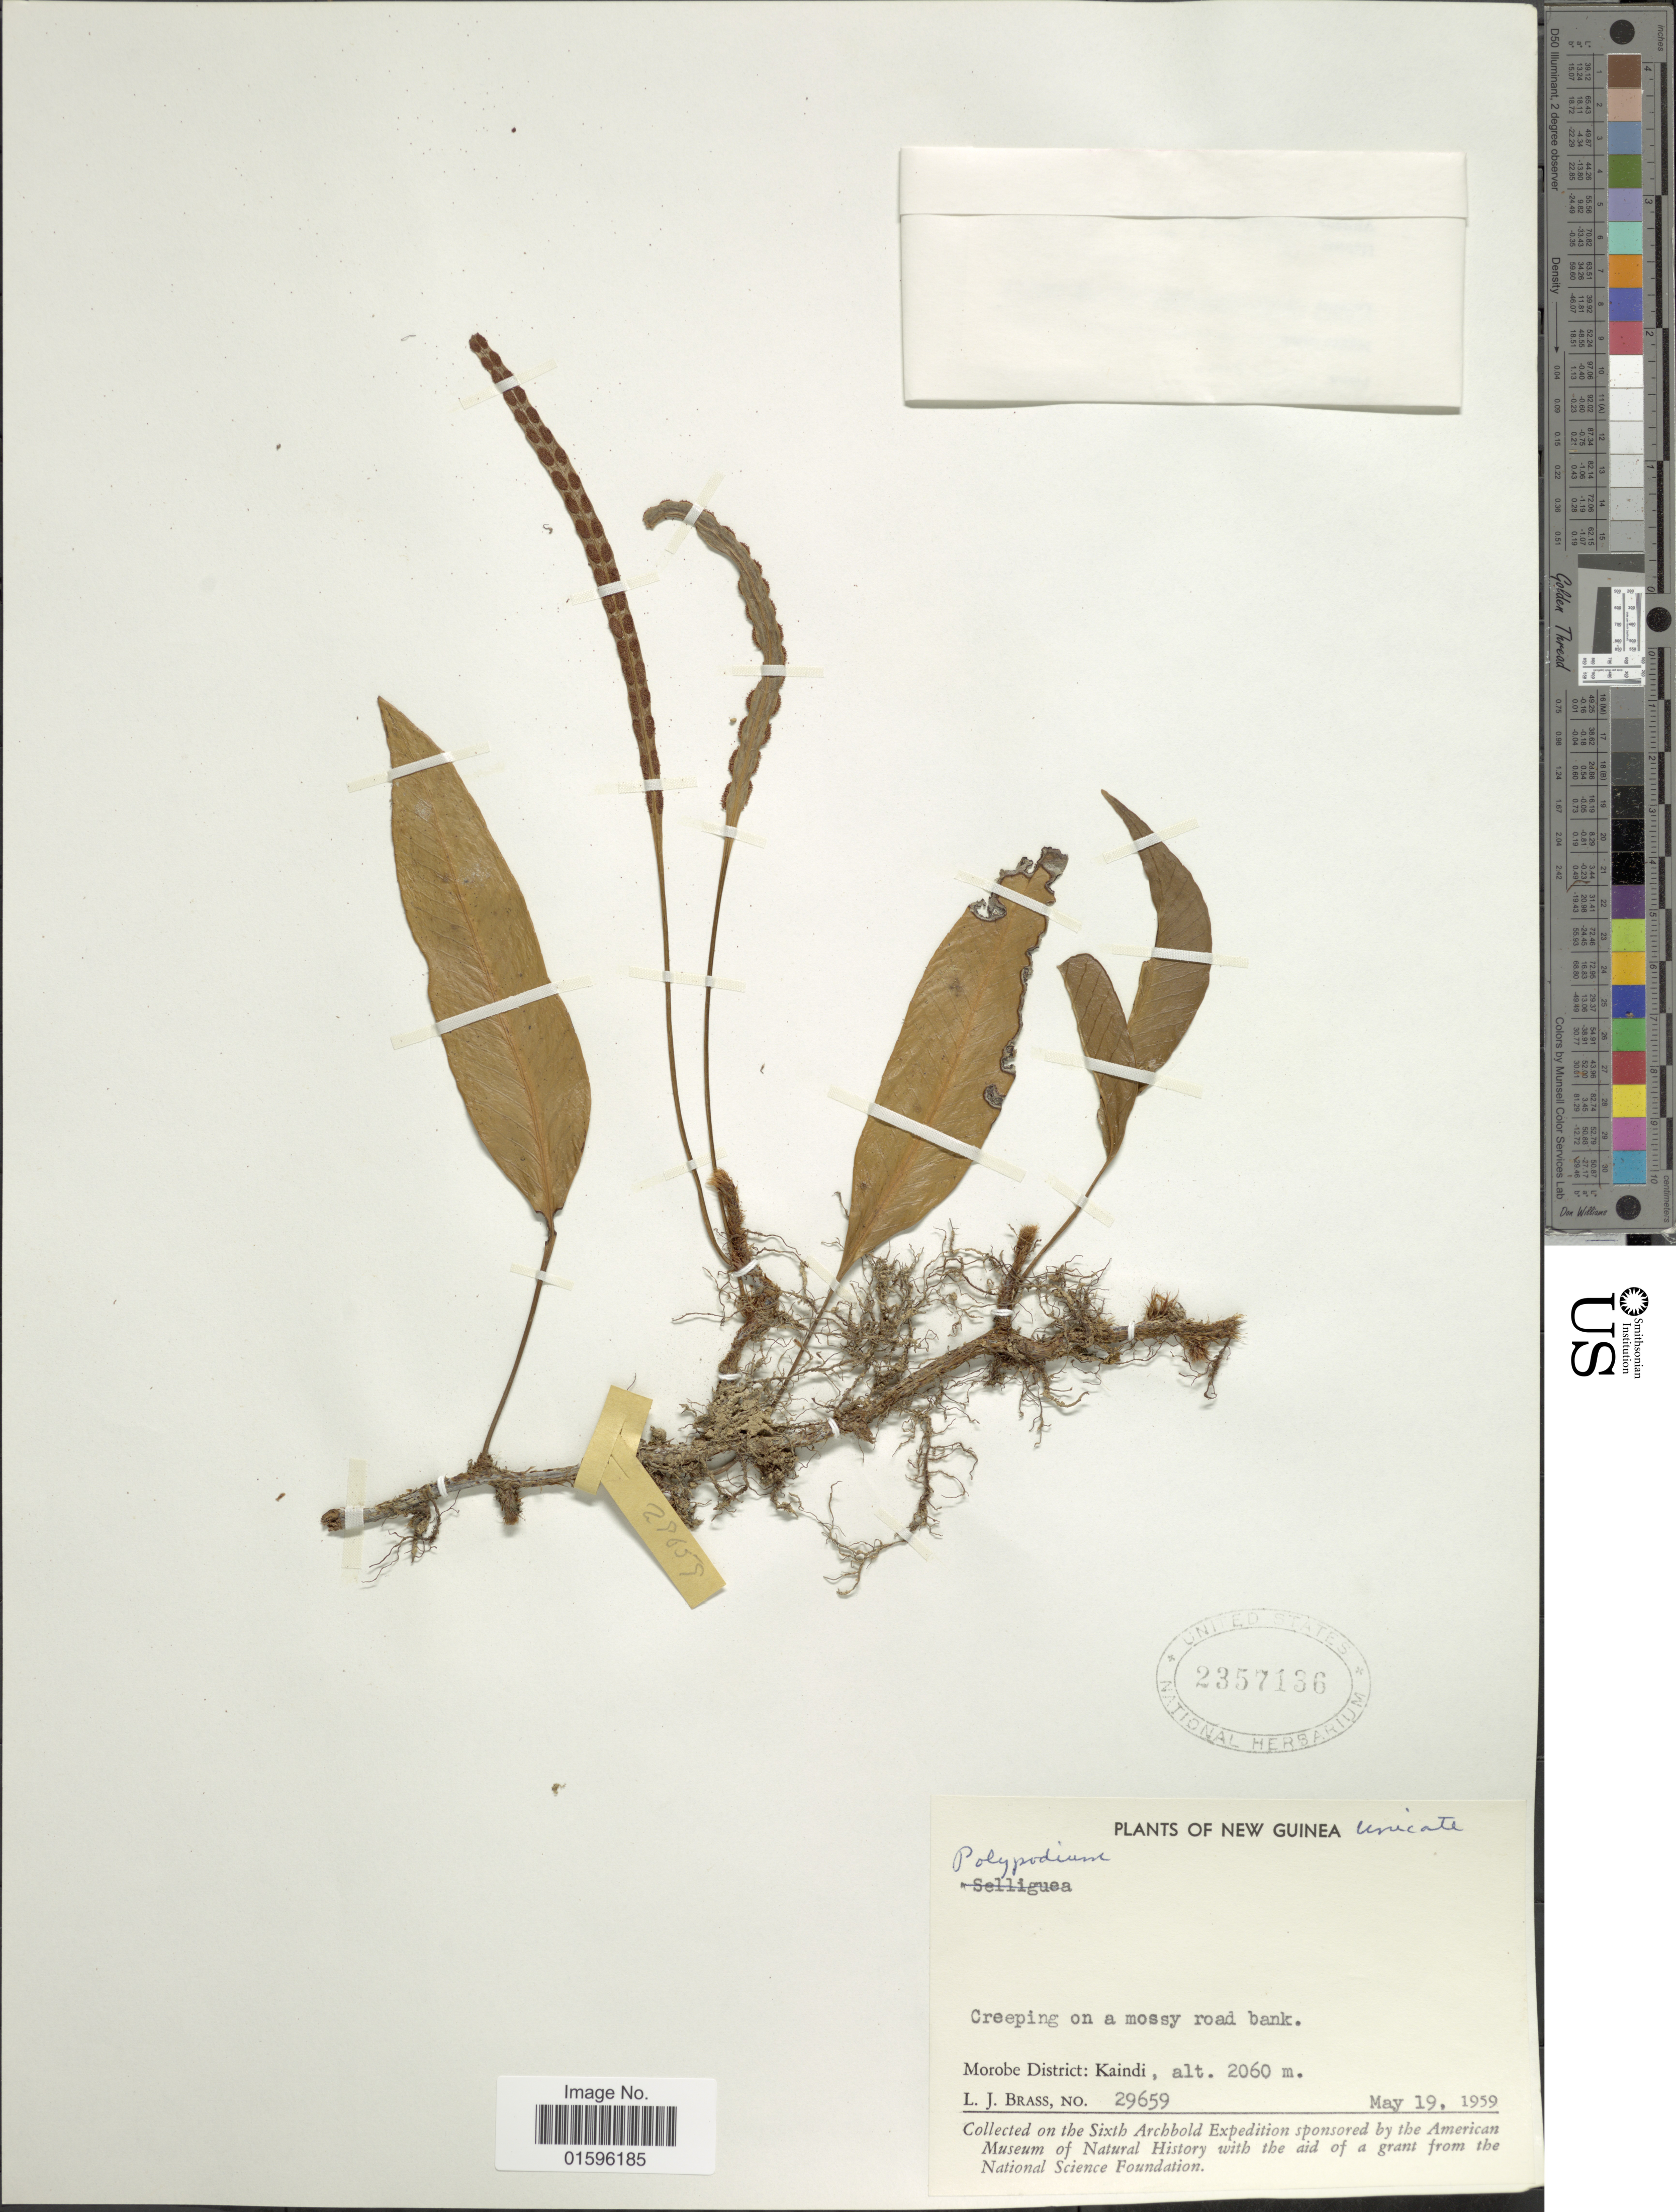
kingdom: Plantae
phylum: Tracheophyta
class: Polypodiopsida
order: Polypodiales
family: Polypodiaceae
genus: Polypodium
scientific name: Polypodium sp.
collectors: L. J. Brass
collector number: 29659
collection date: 1959-05-19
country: Papua New Guinea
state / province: Morobe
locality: New Guinea, Morobe District: Kaindi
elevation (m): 2060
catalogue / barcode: US 2357136